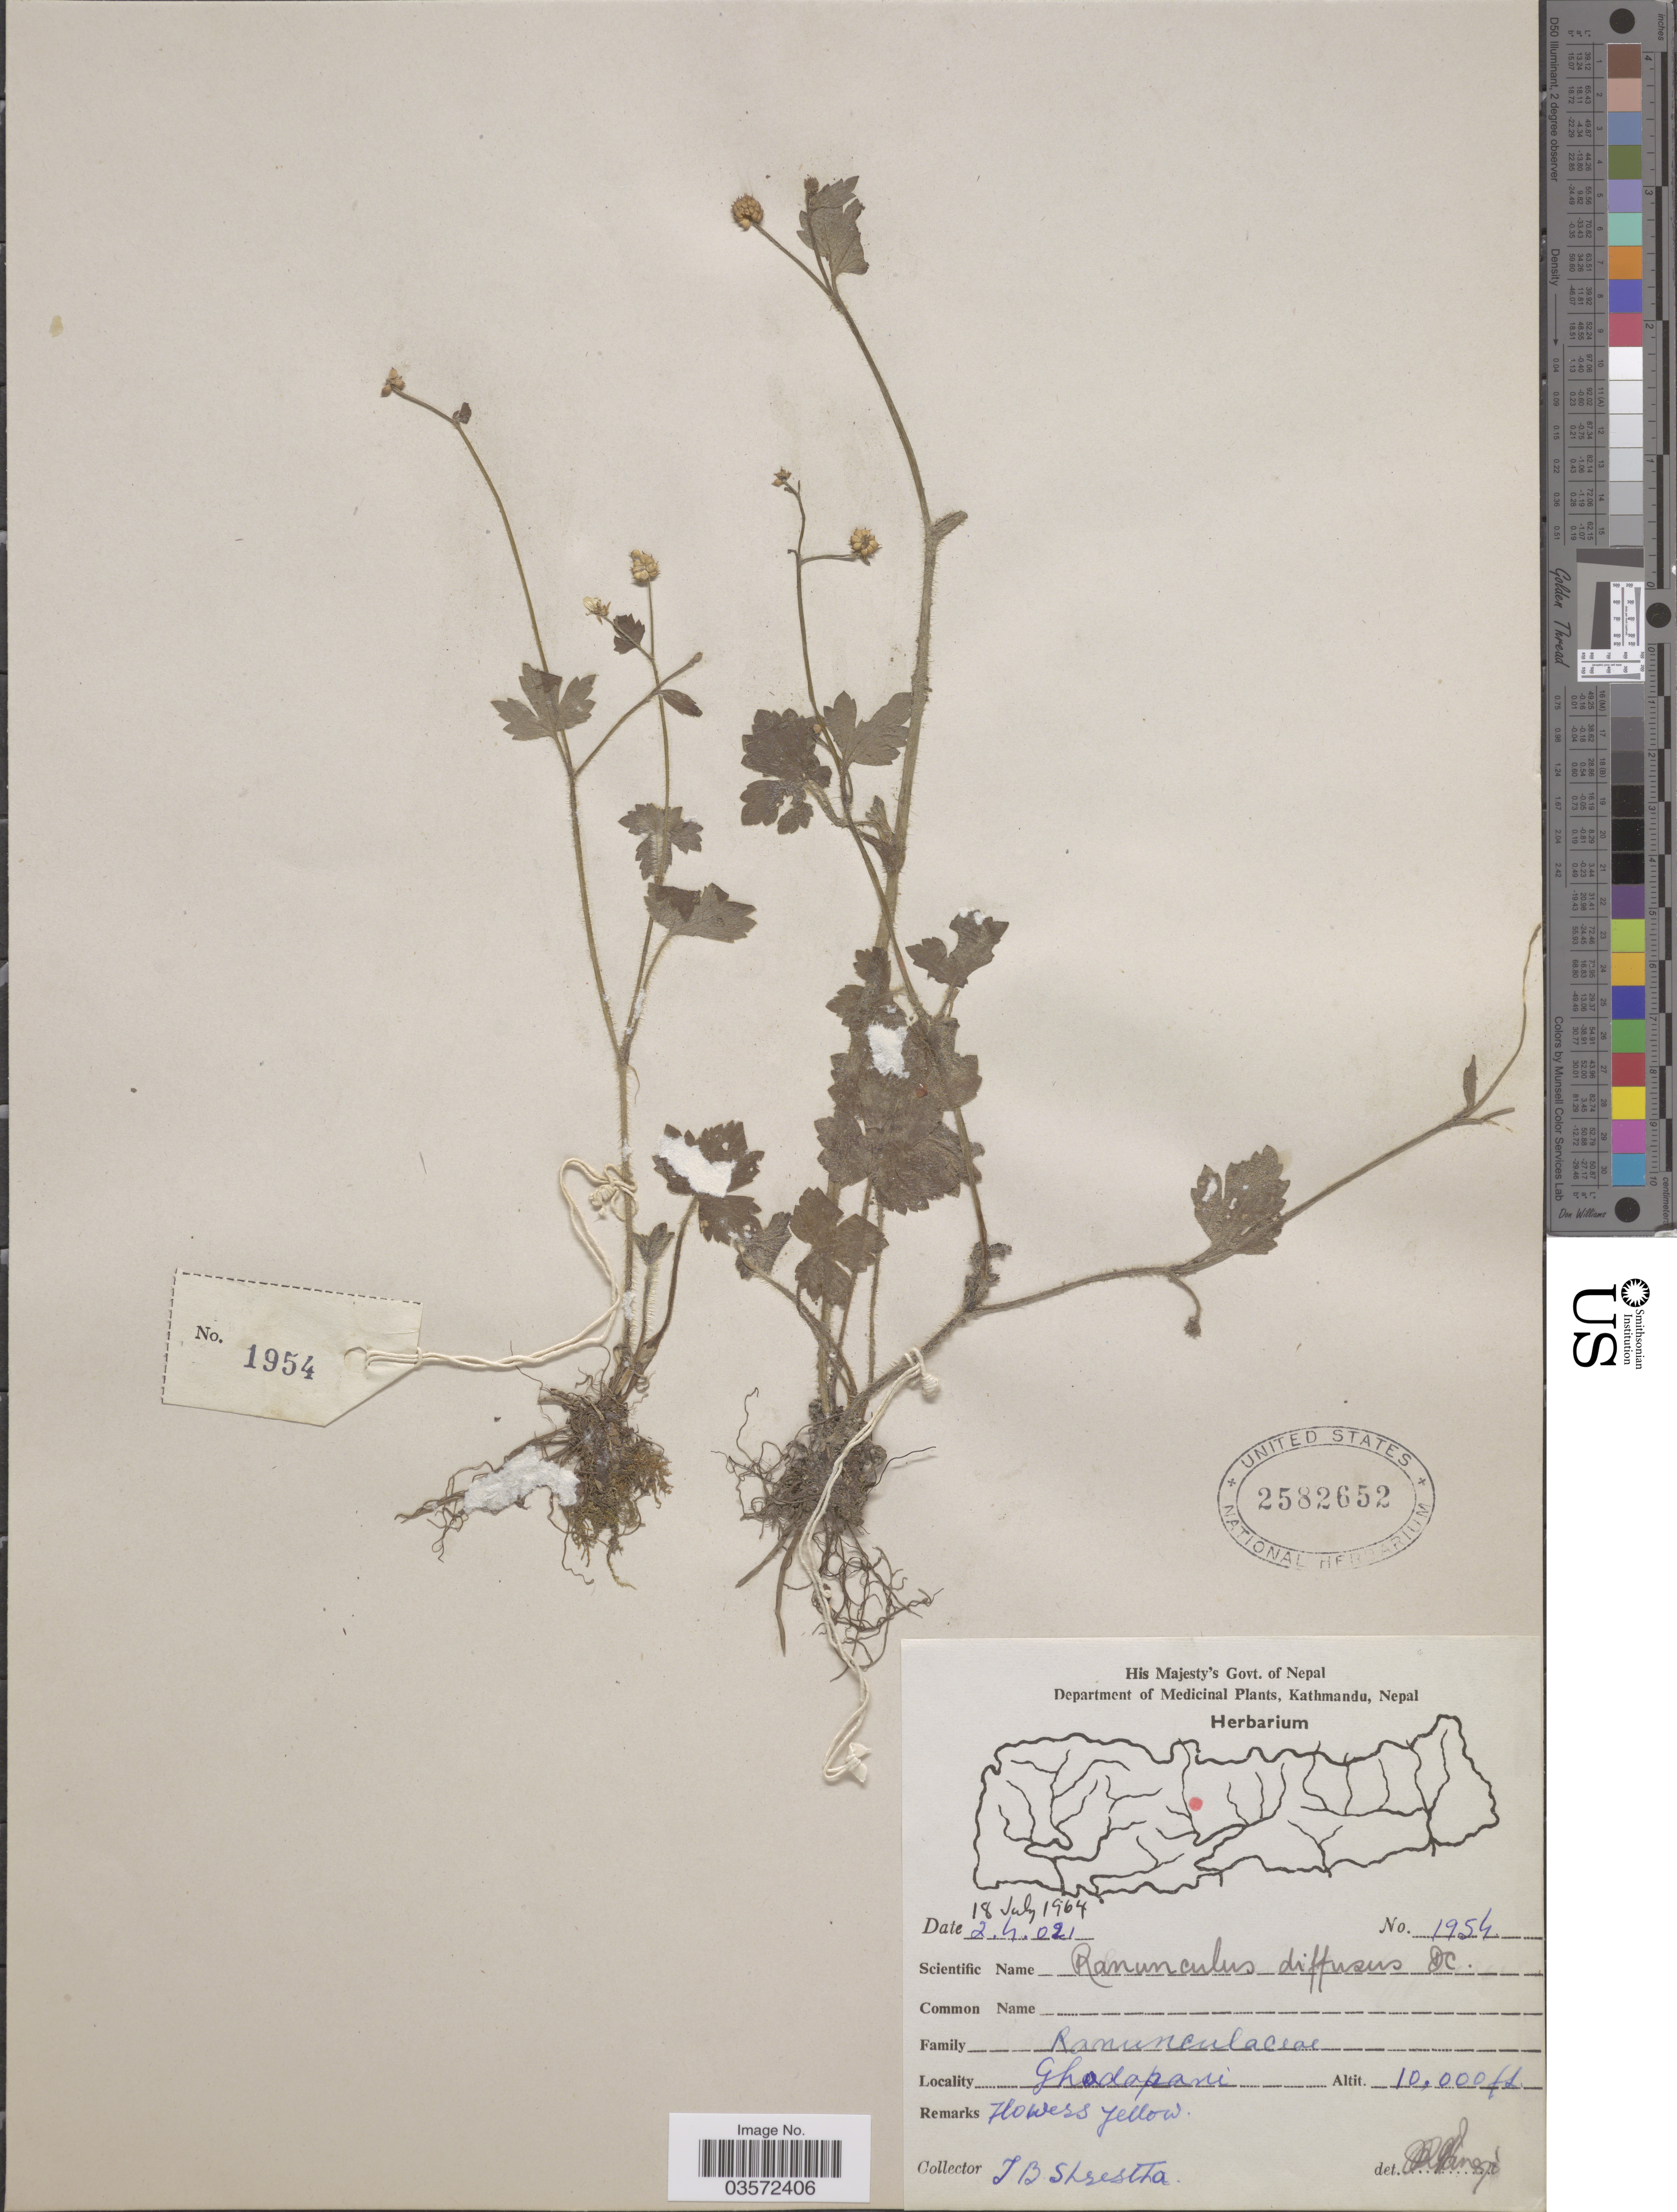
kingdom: Plantae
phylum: Tracheophyta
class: Magnoliopsida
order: Ranunculales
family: Ranunculaceae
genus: Ranunculus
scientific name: Ranunculus diffusus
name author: DC.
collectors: T. B. Shrestha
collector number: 1954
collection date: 1964-07-18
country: Nepal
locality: Ghodapani.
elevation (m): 3048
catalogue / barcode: US 2582652